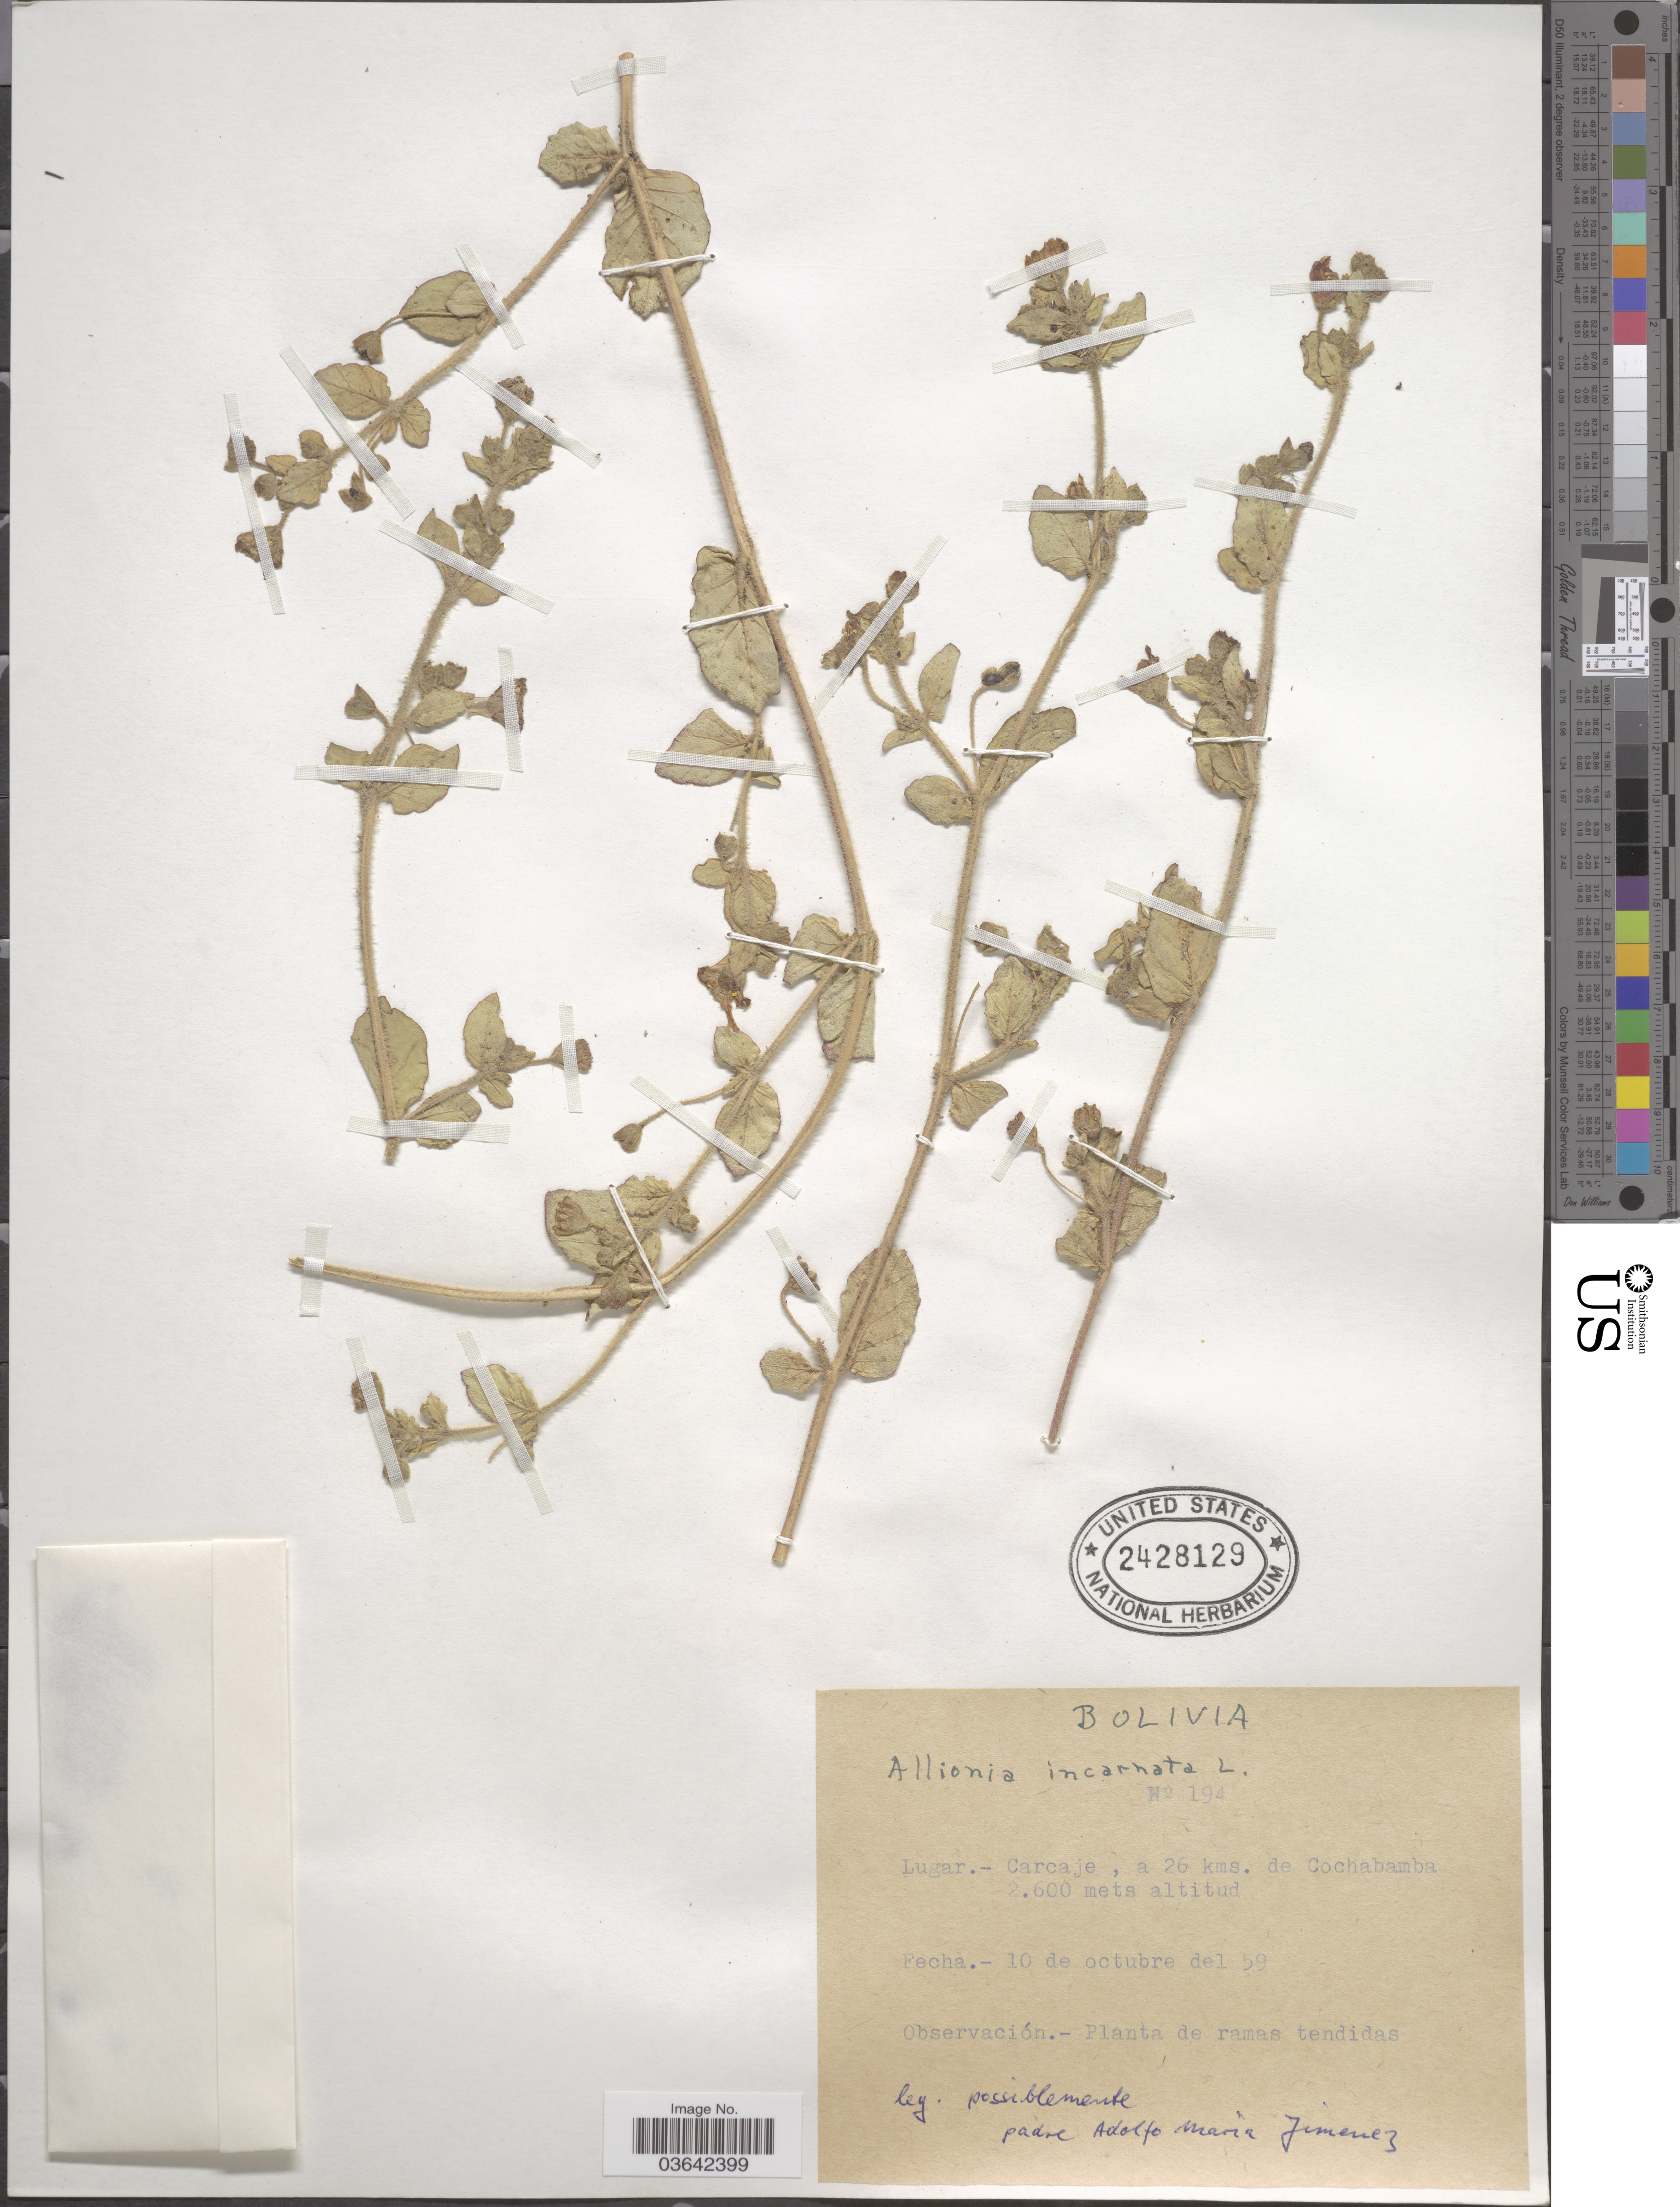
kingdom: Plantae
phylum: Tracheophyta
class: Magnoliopsida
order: Caryophyllales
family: Nyctaginaceae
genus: Allionia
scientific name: Allionia incarnata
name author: L.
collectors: A. Jiménez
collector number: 194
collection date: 1959-10-10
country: Bolivia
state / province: Cochabamba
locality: Carcaje, a 26 kms. de Cochabamba.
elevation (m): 2600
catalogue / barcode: US 2428129